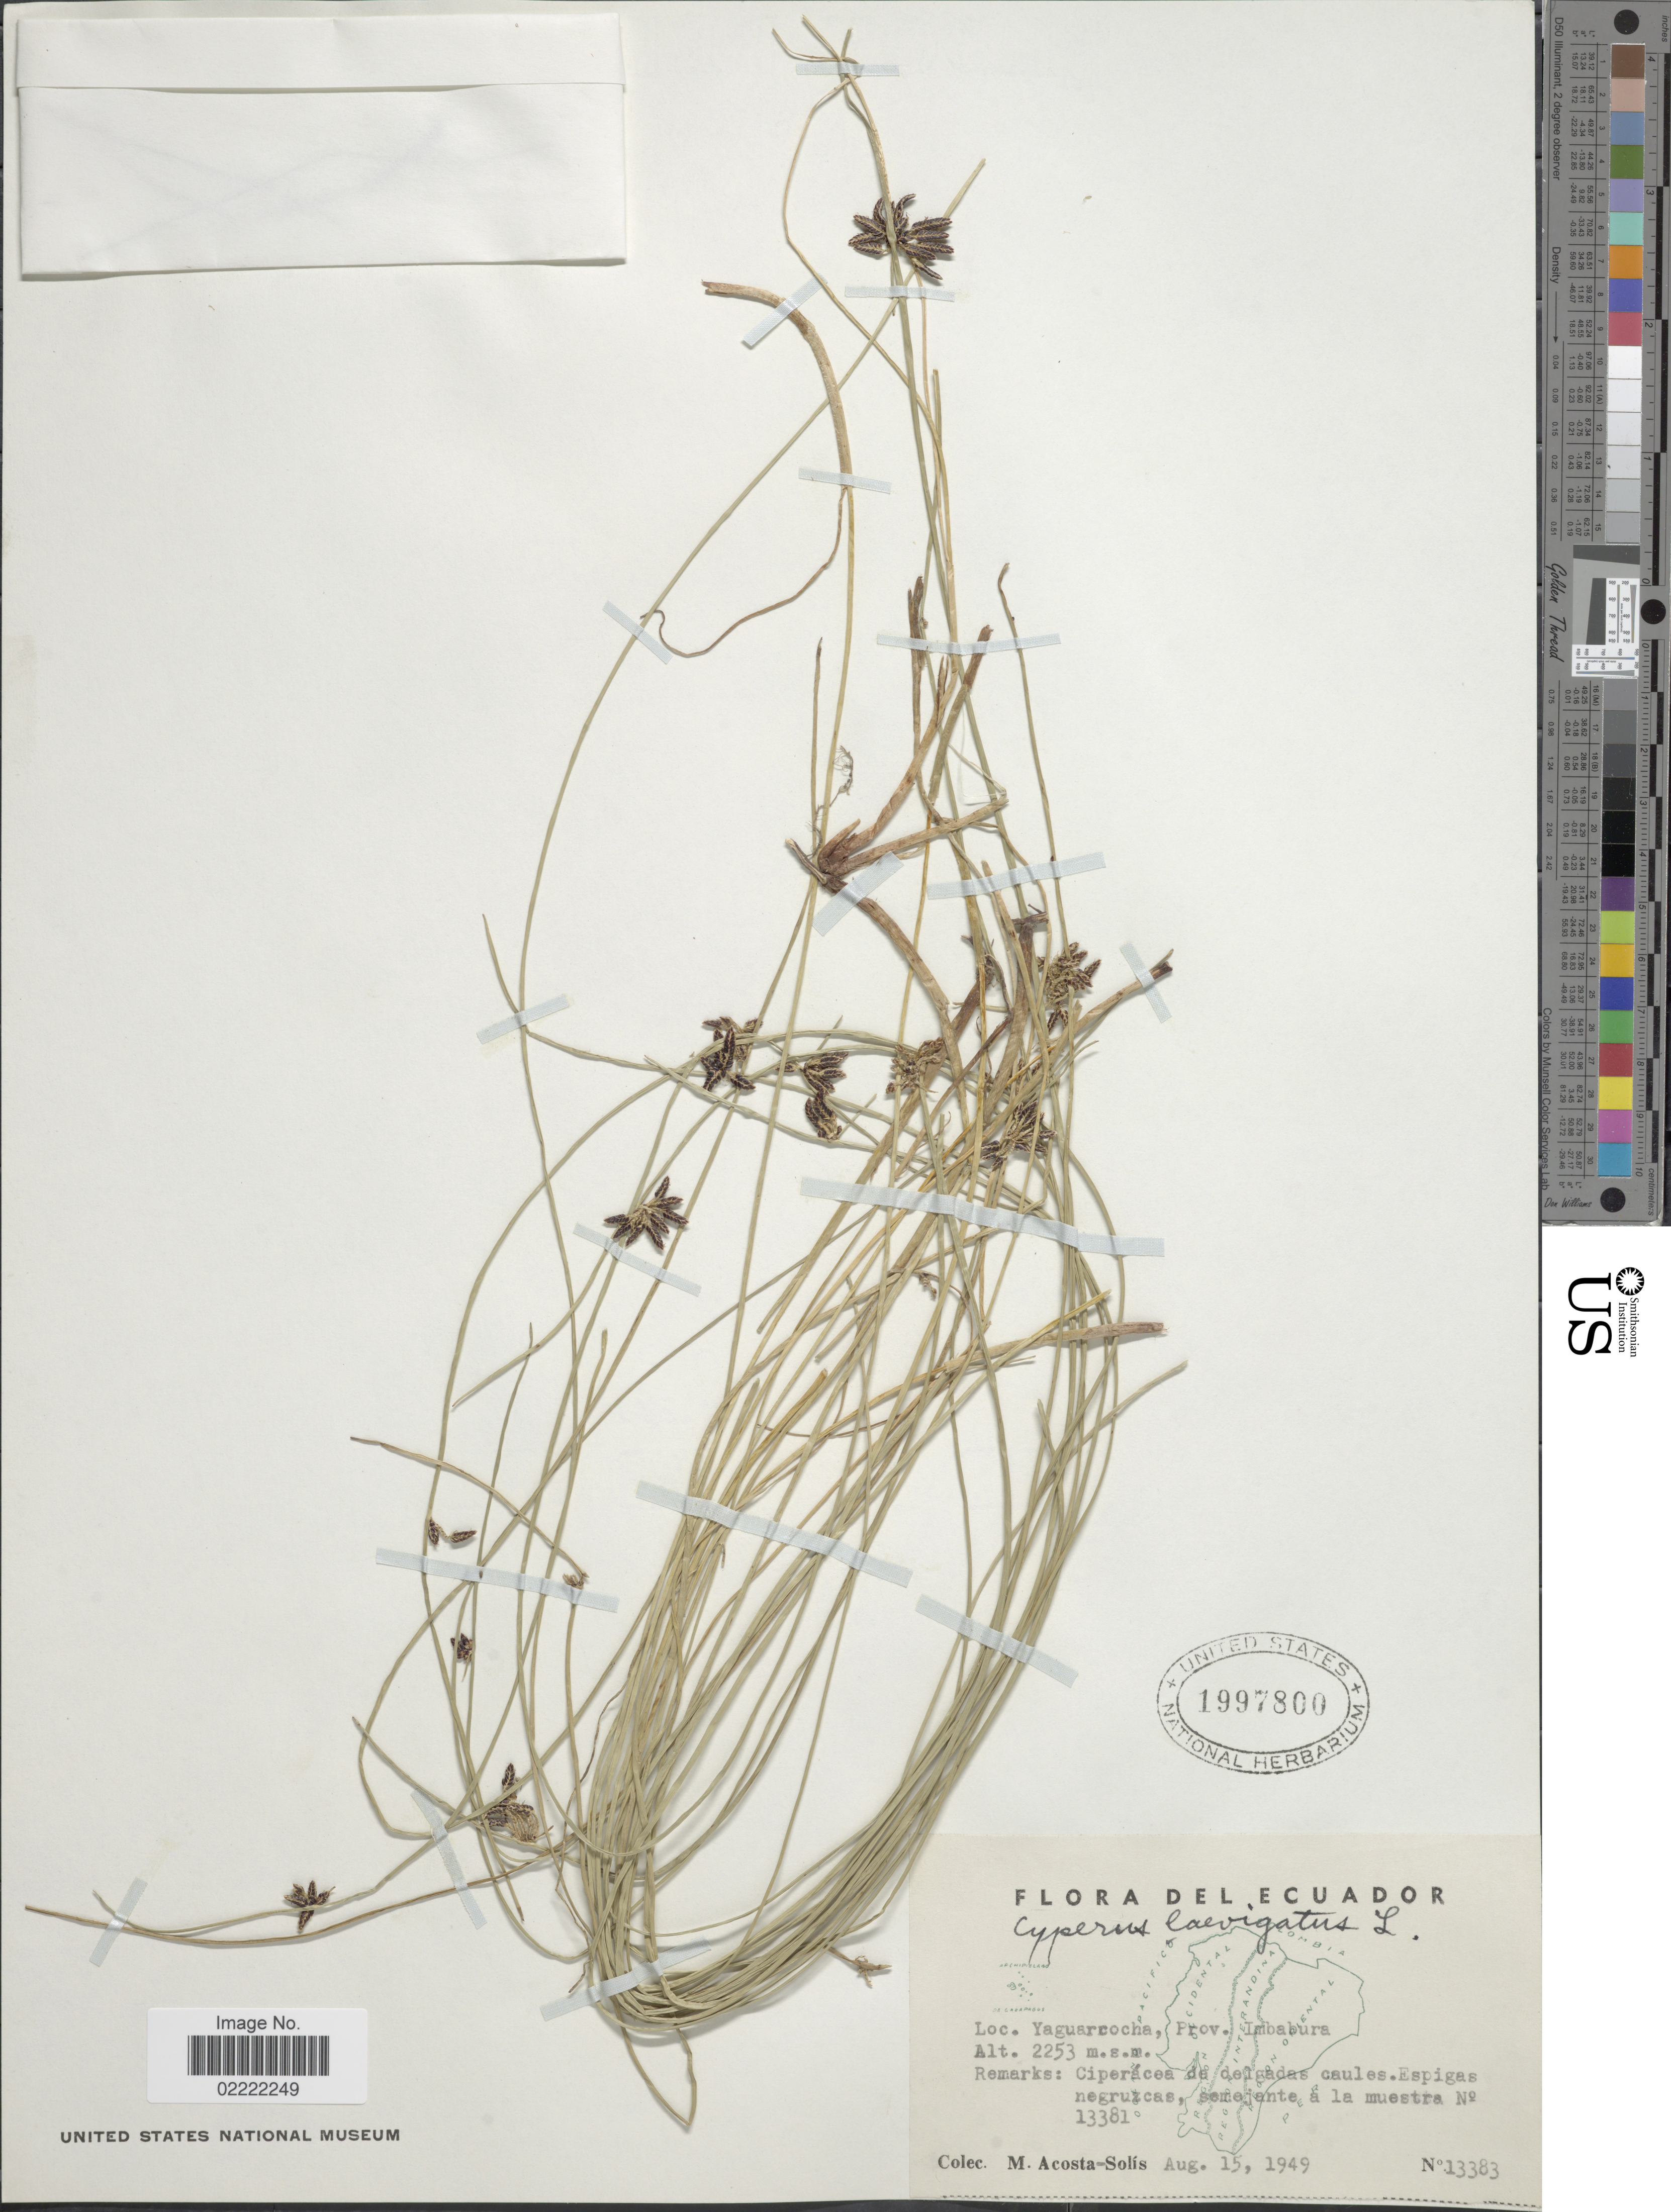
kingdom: Plantae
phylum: Tracheophyta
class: Liliopsida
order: Poales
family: Cyperaceae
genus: Cyperus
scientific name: Cyperus laevigatus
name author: L.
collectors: M. Acosta Solis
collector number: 13383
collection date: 1949-08-15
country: Ecuador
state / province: Imbabura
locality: Yaguarcocha, Prov. Imbabura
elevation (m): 2253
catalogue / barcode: US 1997800